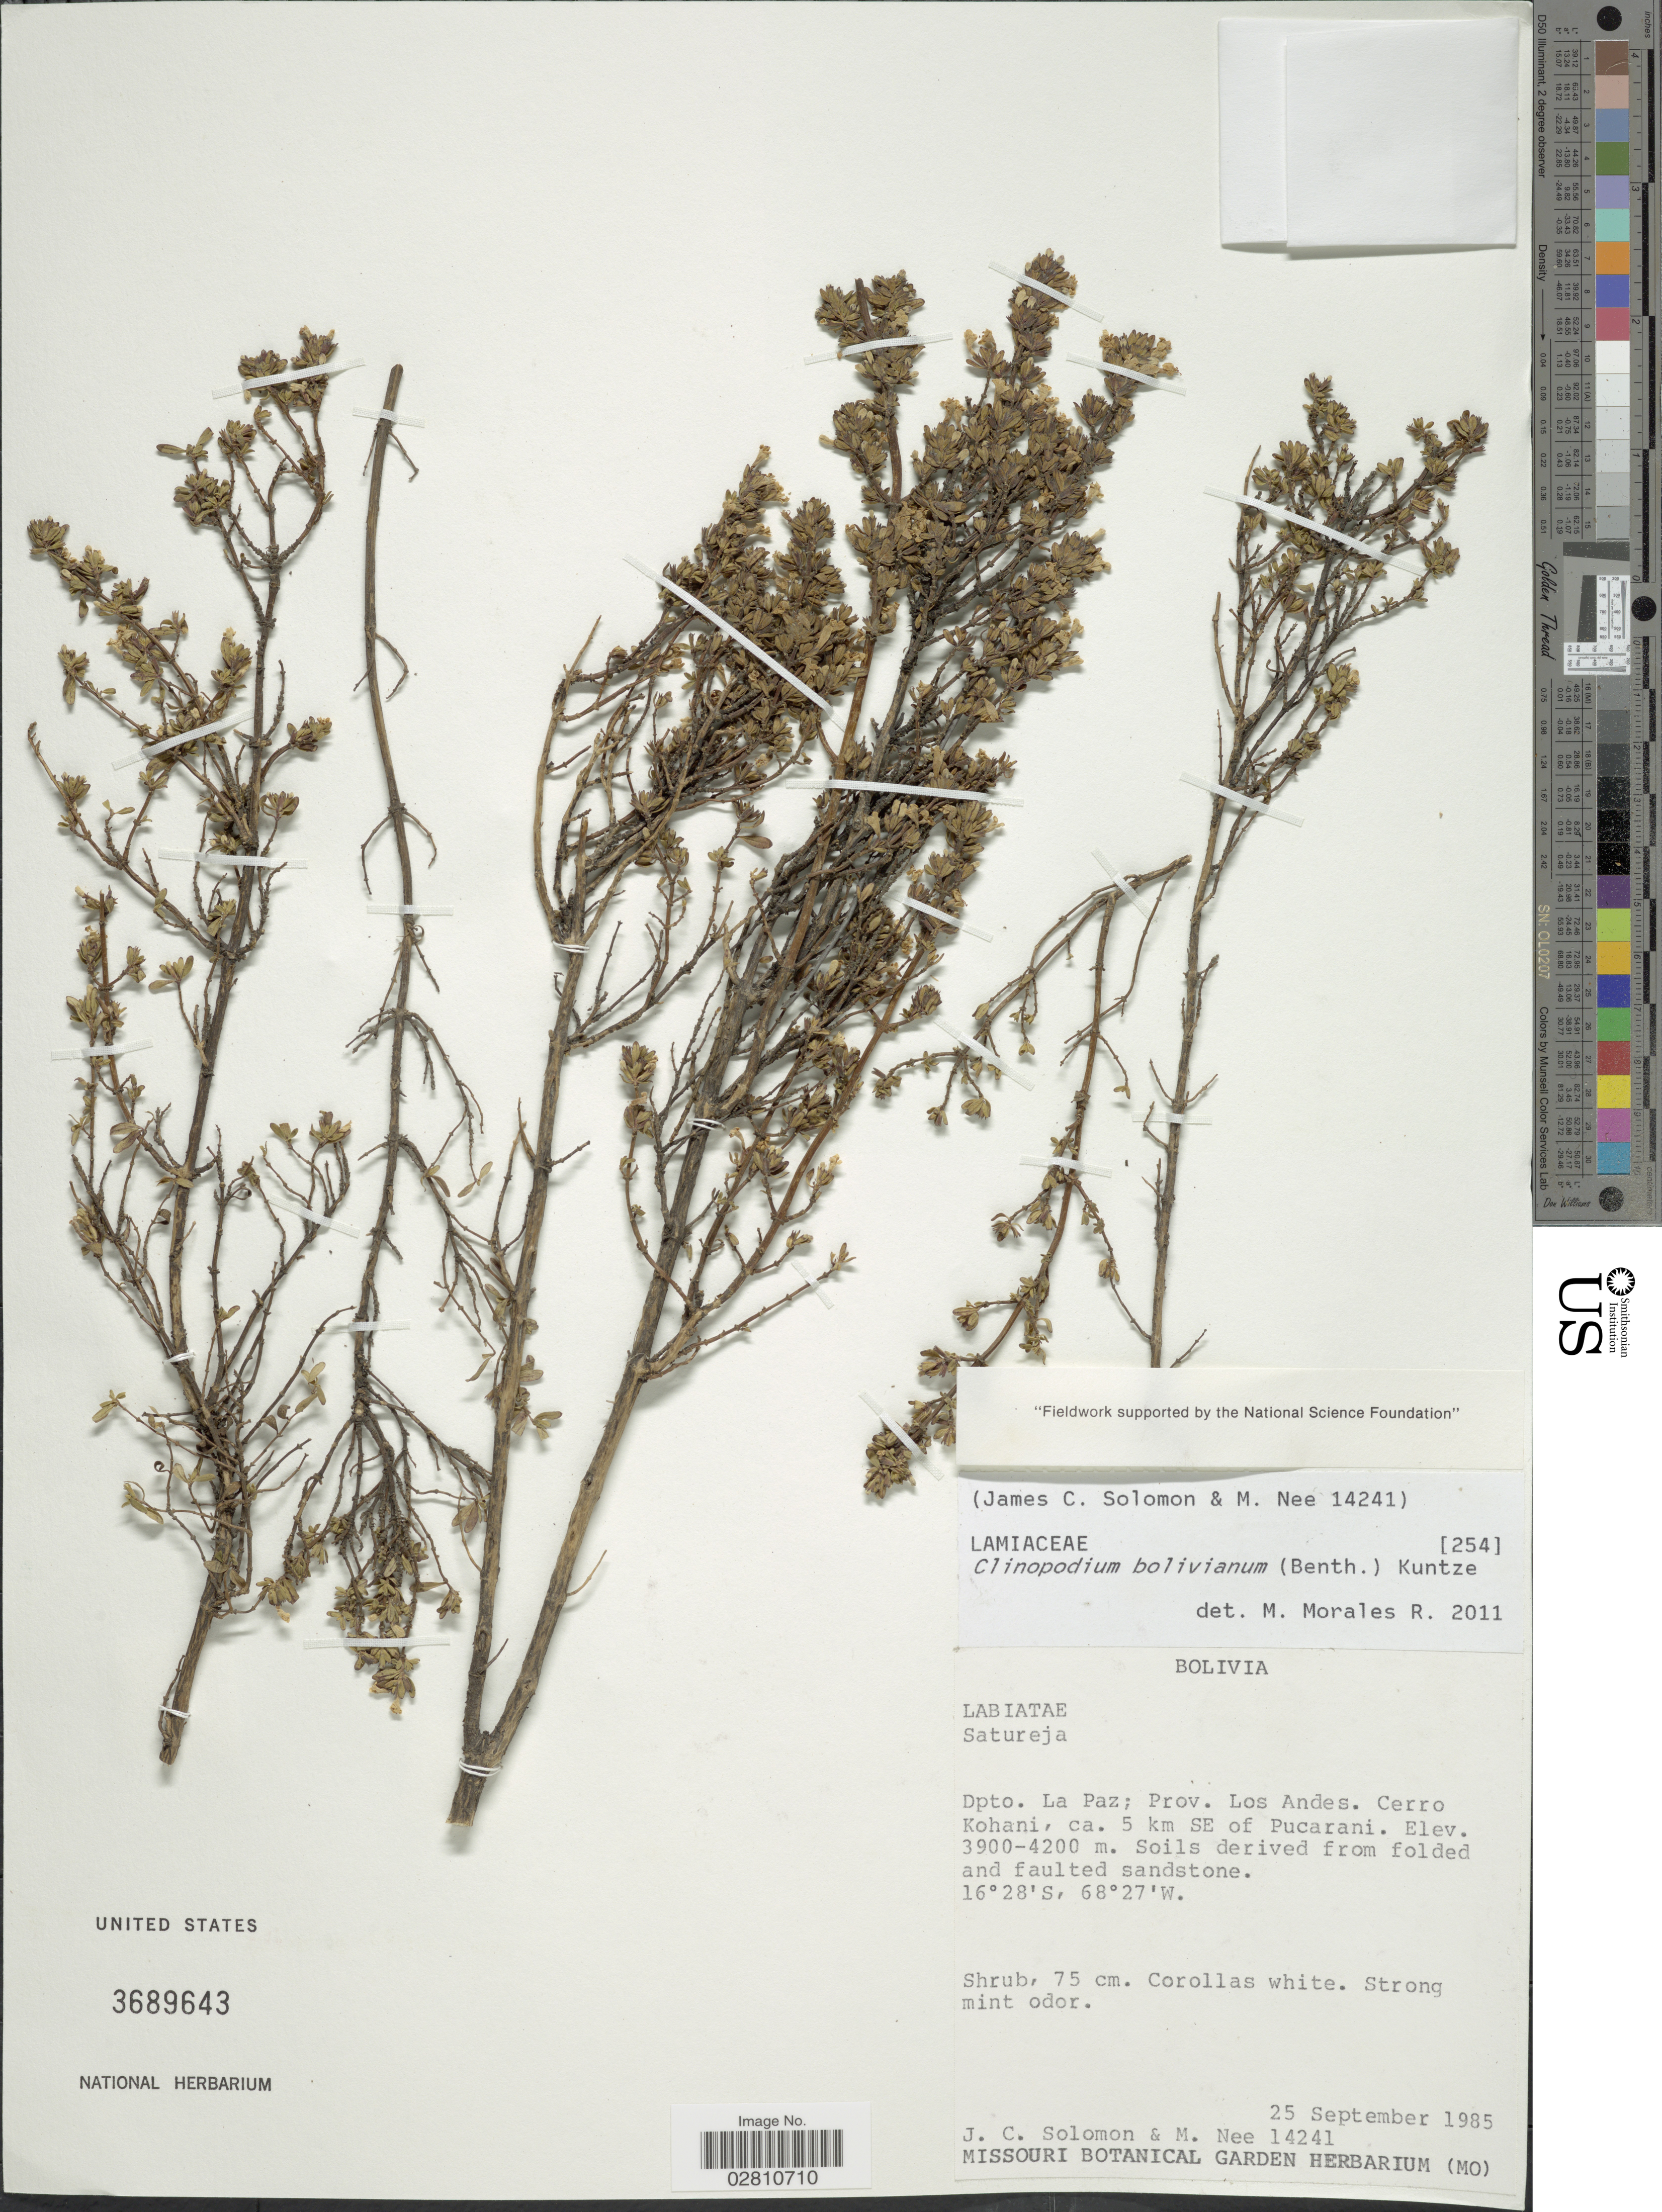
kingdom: Plantae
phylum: Tracheophyta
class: Magnoliopsida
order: Lamiales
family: Lamiaceae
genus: Clinopodium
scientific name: Clinopodium bolivianum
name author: (Benth.) Kuntze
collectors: J. C. Solomon & M. Nee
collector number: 14241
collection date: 1985-09-25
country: Bolivia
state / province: La Paz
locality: Dpto. La Paz: Prov. Los Andes, Cerro Kohani, ca. 5 km SE of Pucarani.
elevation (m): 3900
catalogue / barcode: US 3689643